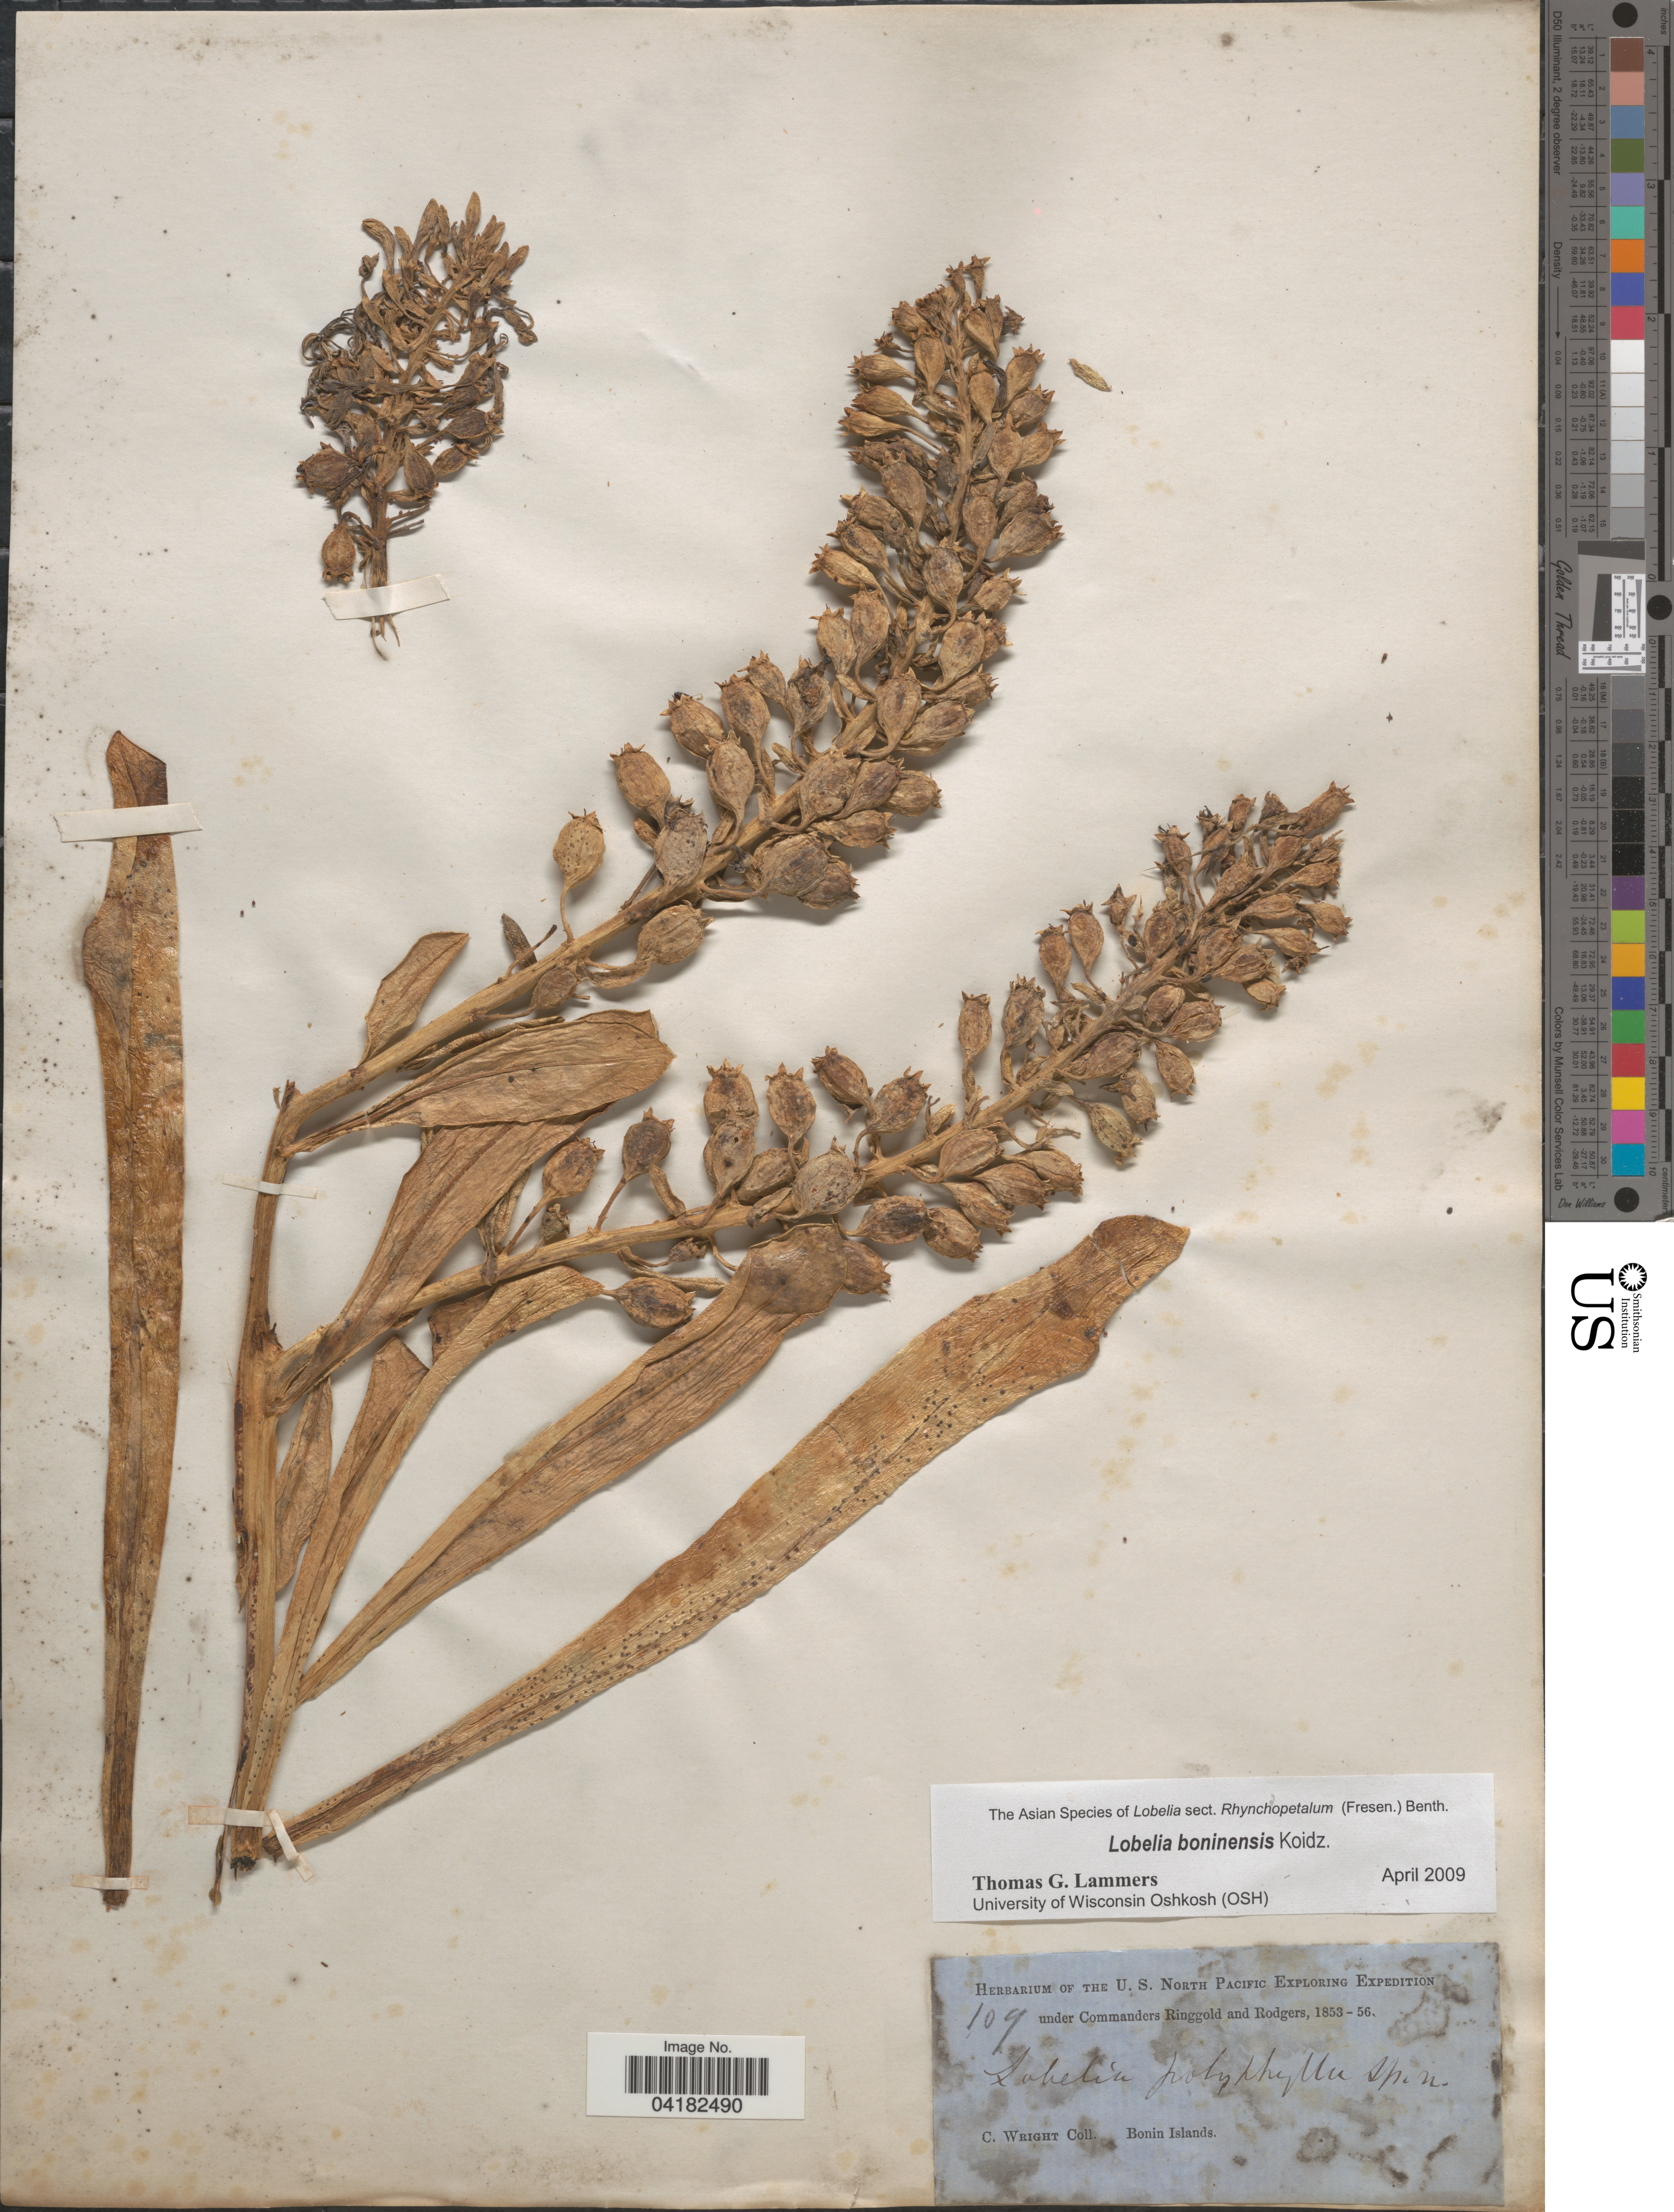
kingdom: Plantae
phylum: Tracheophyta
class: Magnoliopsida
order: Asterales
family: Campanulaceae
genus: Lobelia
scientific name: Lobelia boninensis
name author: Koidz.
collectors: C. Wright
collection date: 1853/1856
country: Japan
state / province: Tokyo, Federal City of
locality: The U.S. North Pacific Exploring Expedition. Bonin Islands.